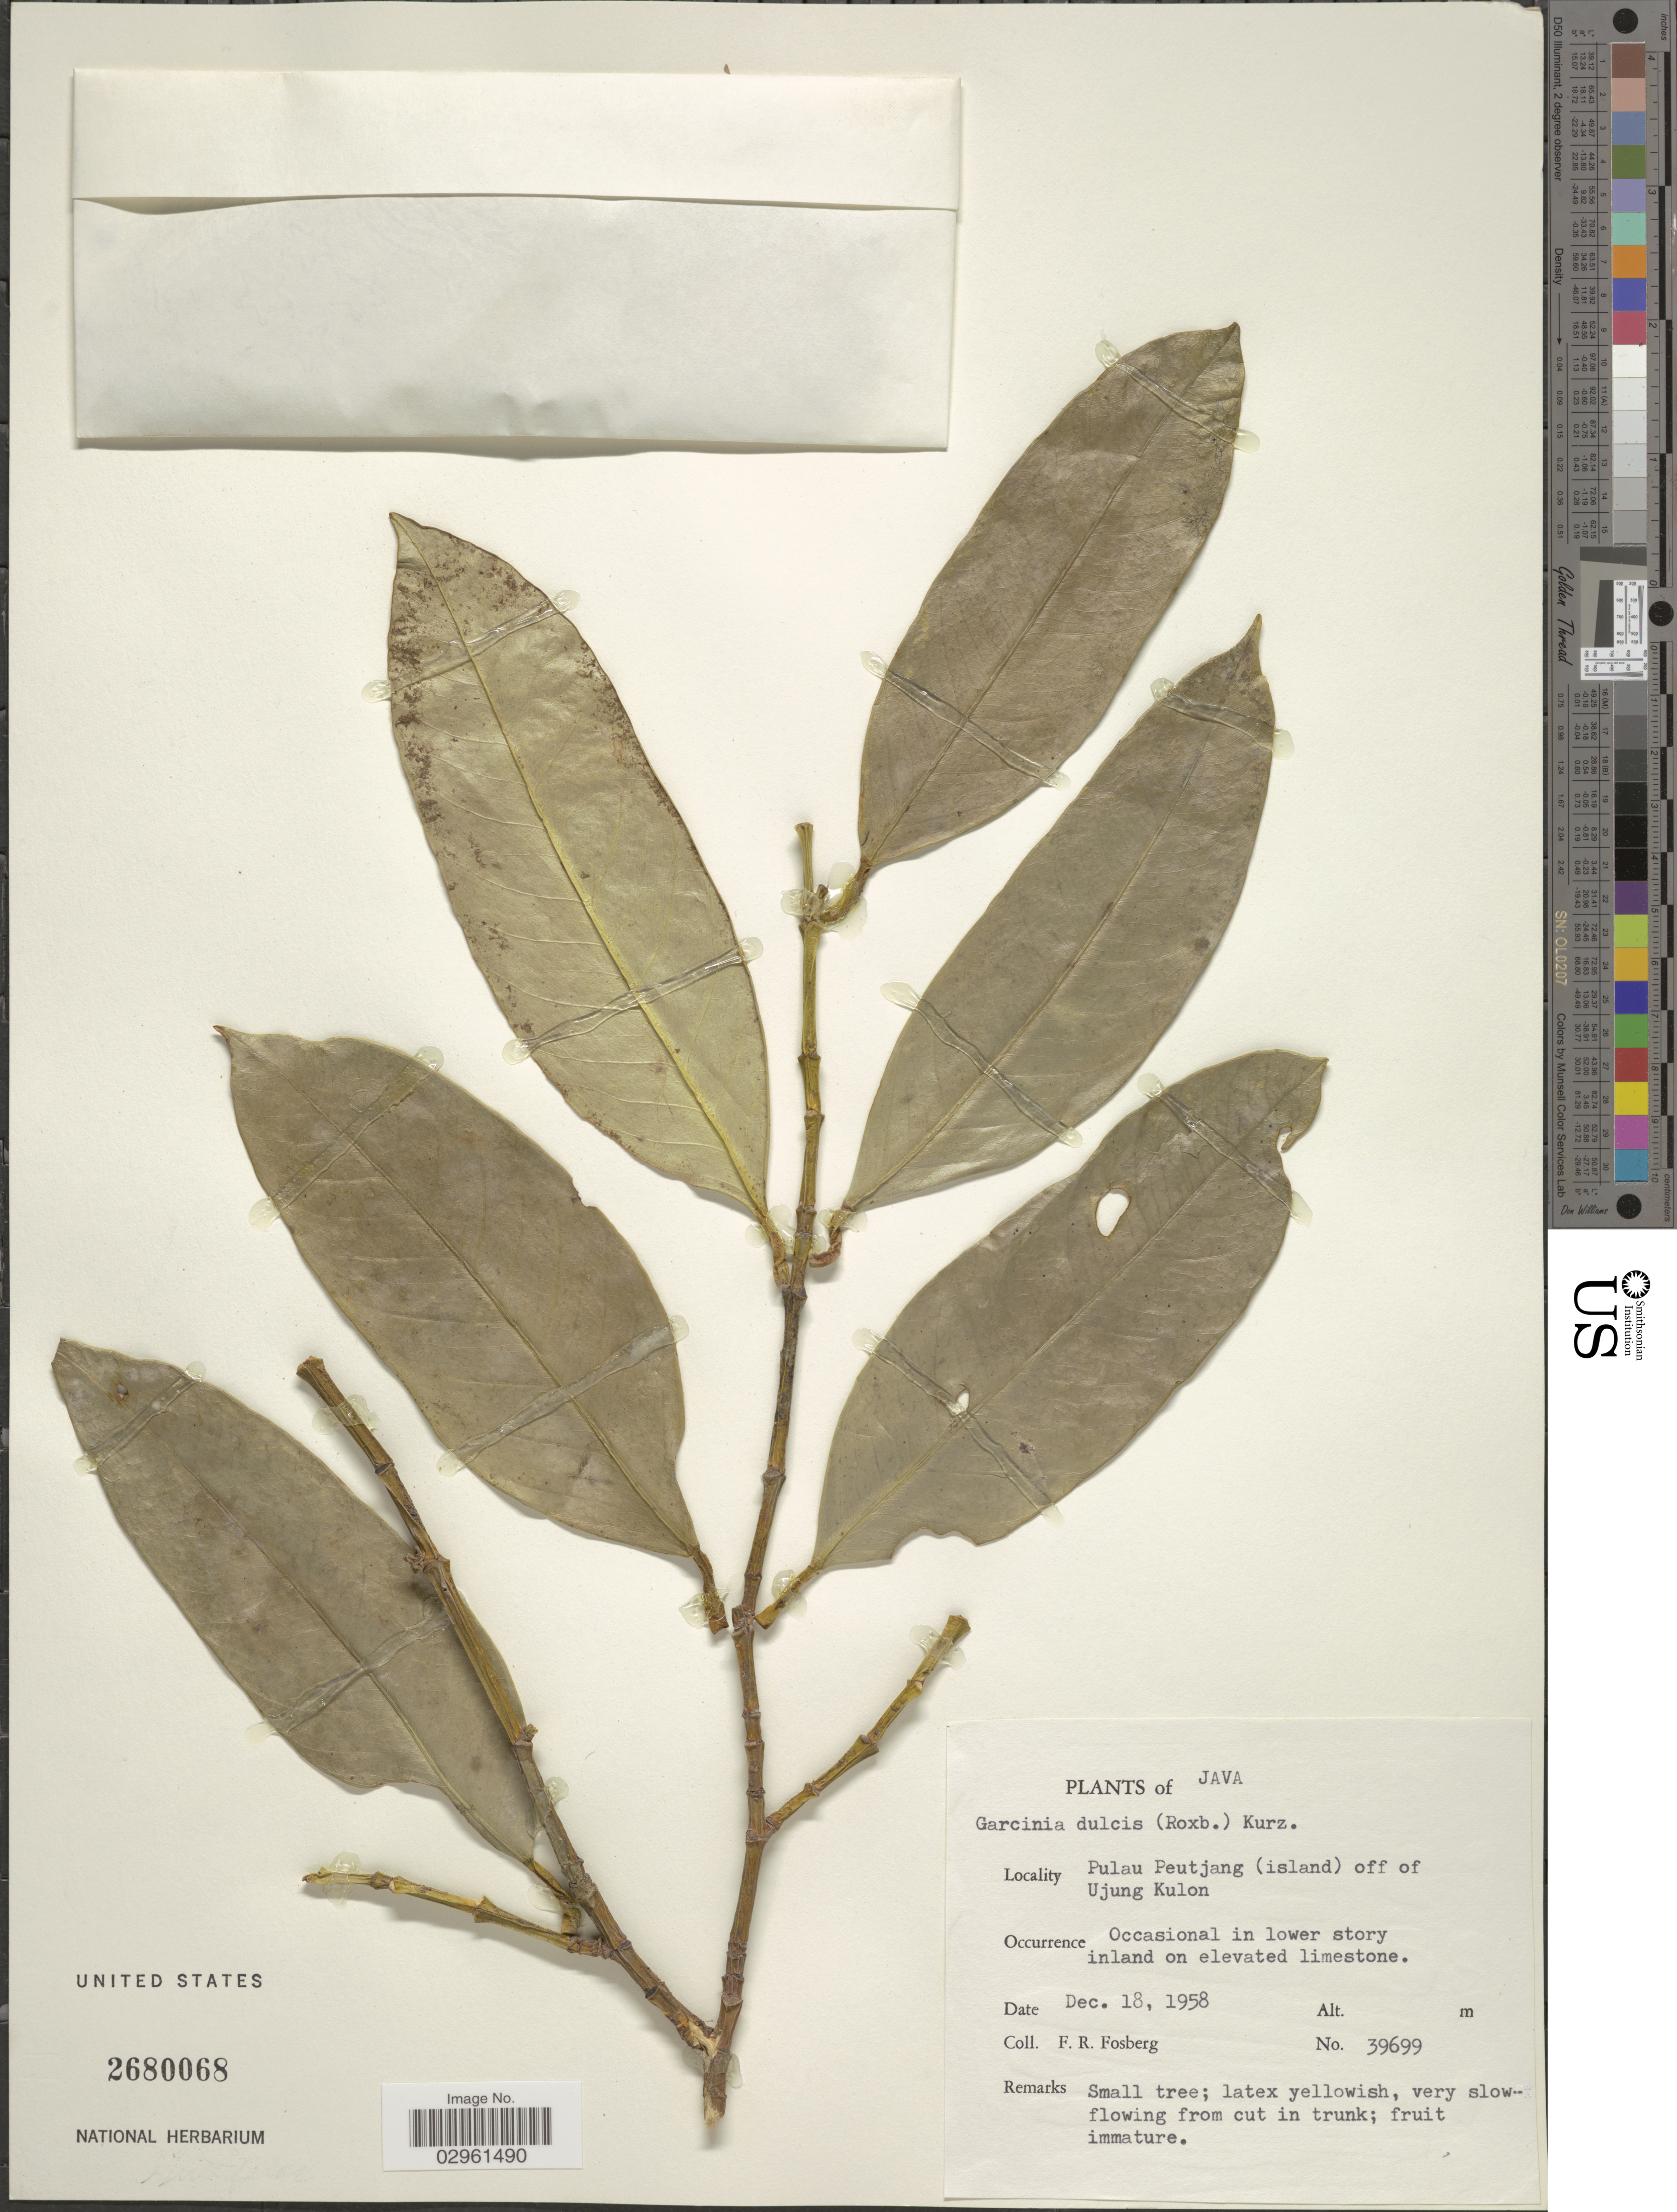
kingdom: Plantae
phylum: Tracheophyta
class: Magnoliopsida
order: Malpighiales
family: Clusiaceae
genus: Garcinia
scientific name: Garcinia dulcis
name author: (Roxb.) Kurz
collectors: F. R. Fosberg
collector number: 39699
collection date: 1958-12-18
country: Indonesia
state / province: Java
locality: Pulau Peutjang (island) off of Ujung Kulon.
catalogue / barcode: US 2680068